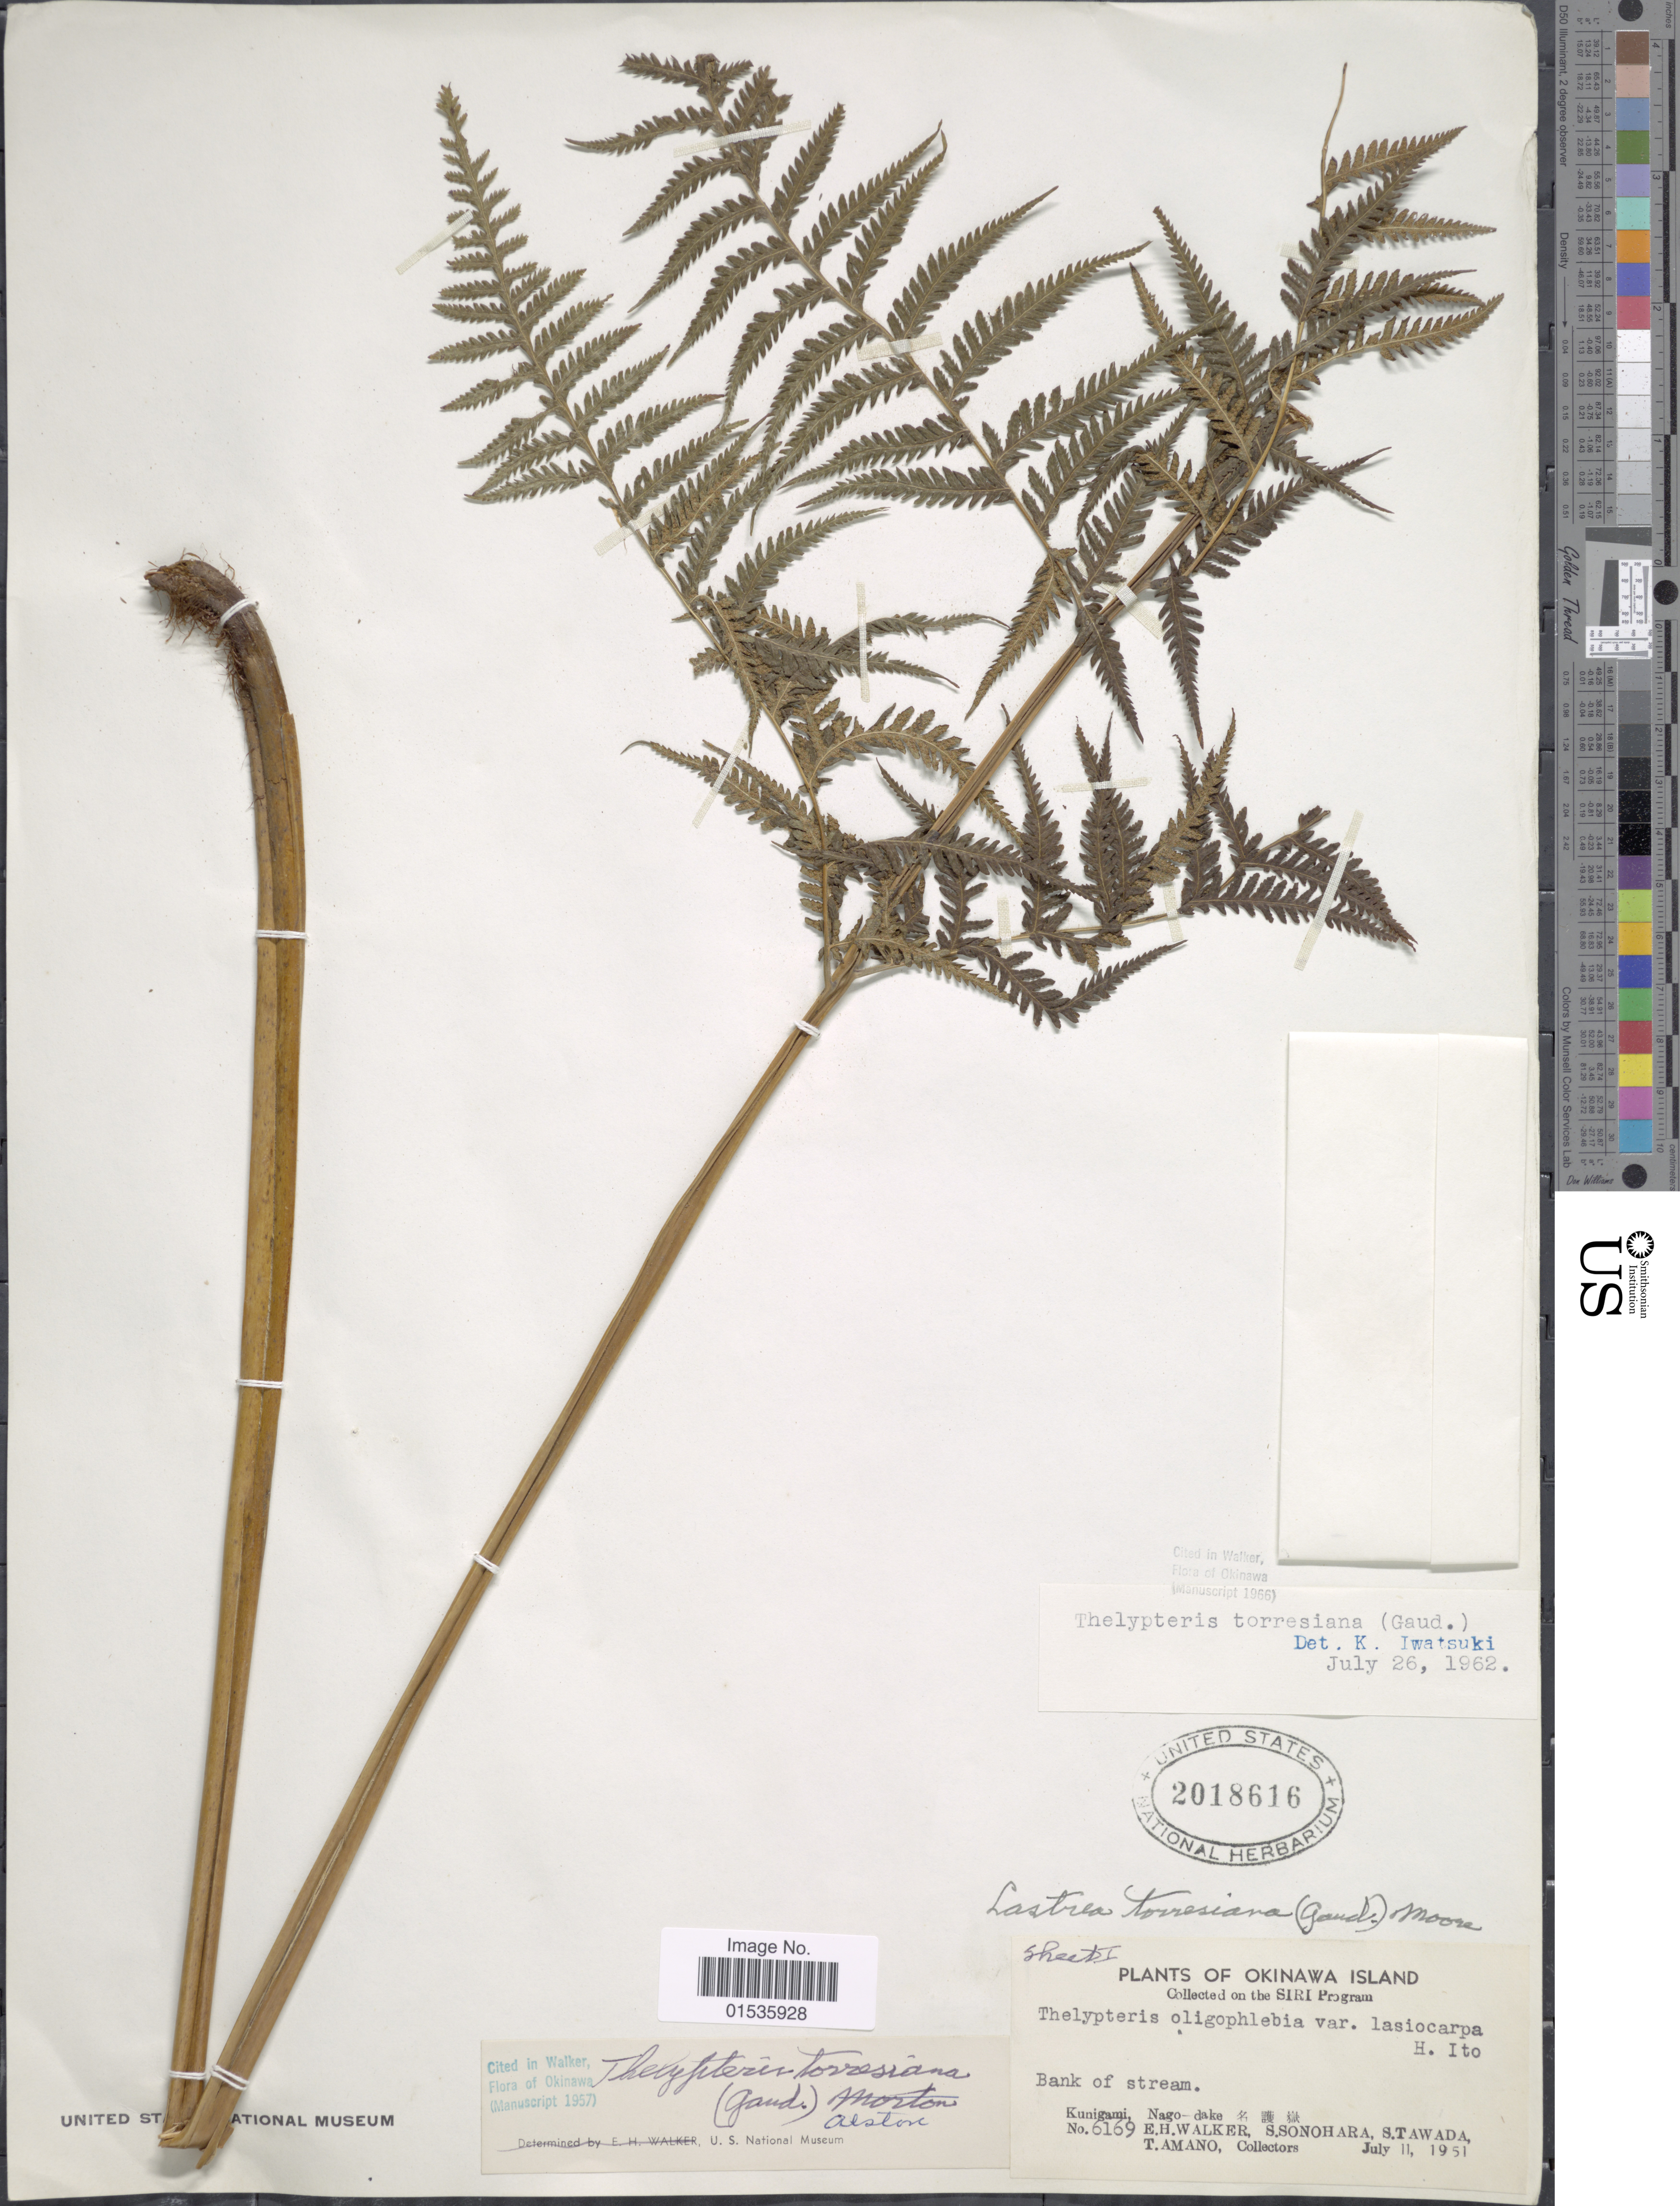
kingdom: Plantae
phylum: Tracheophyta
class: Polypodiopsida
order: Polypodiales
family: Thelypteridaceae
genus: Macrothelypteris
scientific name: Macrothelypteris torresiana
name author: (Gaudich.) Ching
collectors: E. H. Walker, S. Sonohara, S. Tawada & T. Amano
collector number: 6169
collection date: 1951-07-11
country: Japan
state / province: Okinawa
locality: Okinawa Island, Bank of stream. Kunigami, Nago-dake.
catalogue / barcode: US 2018616